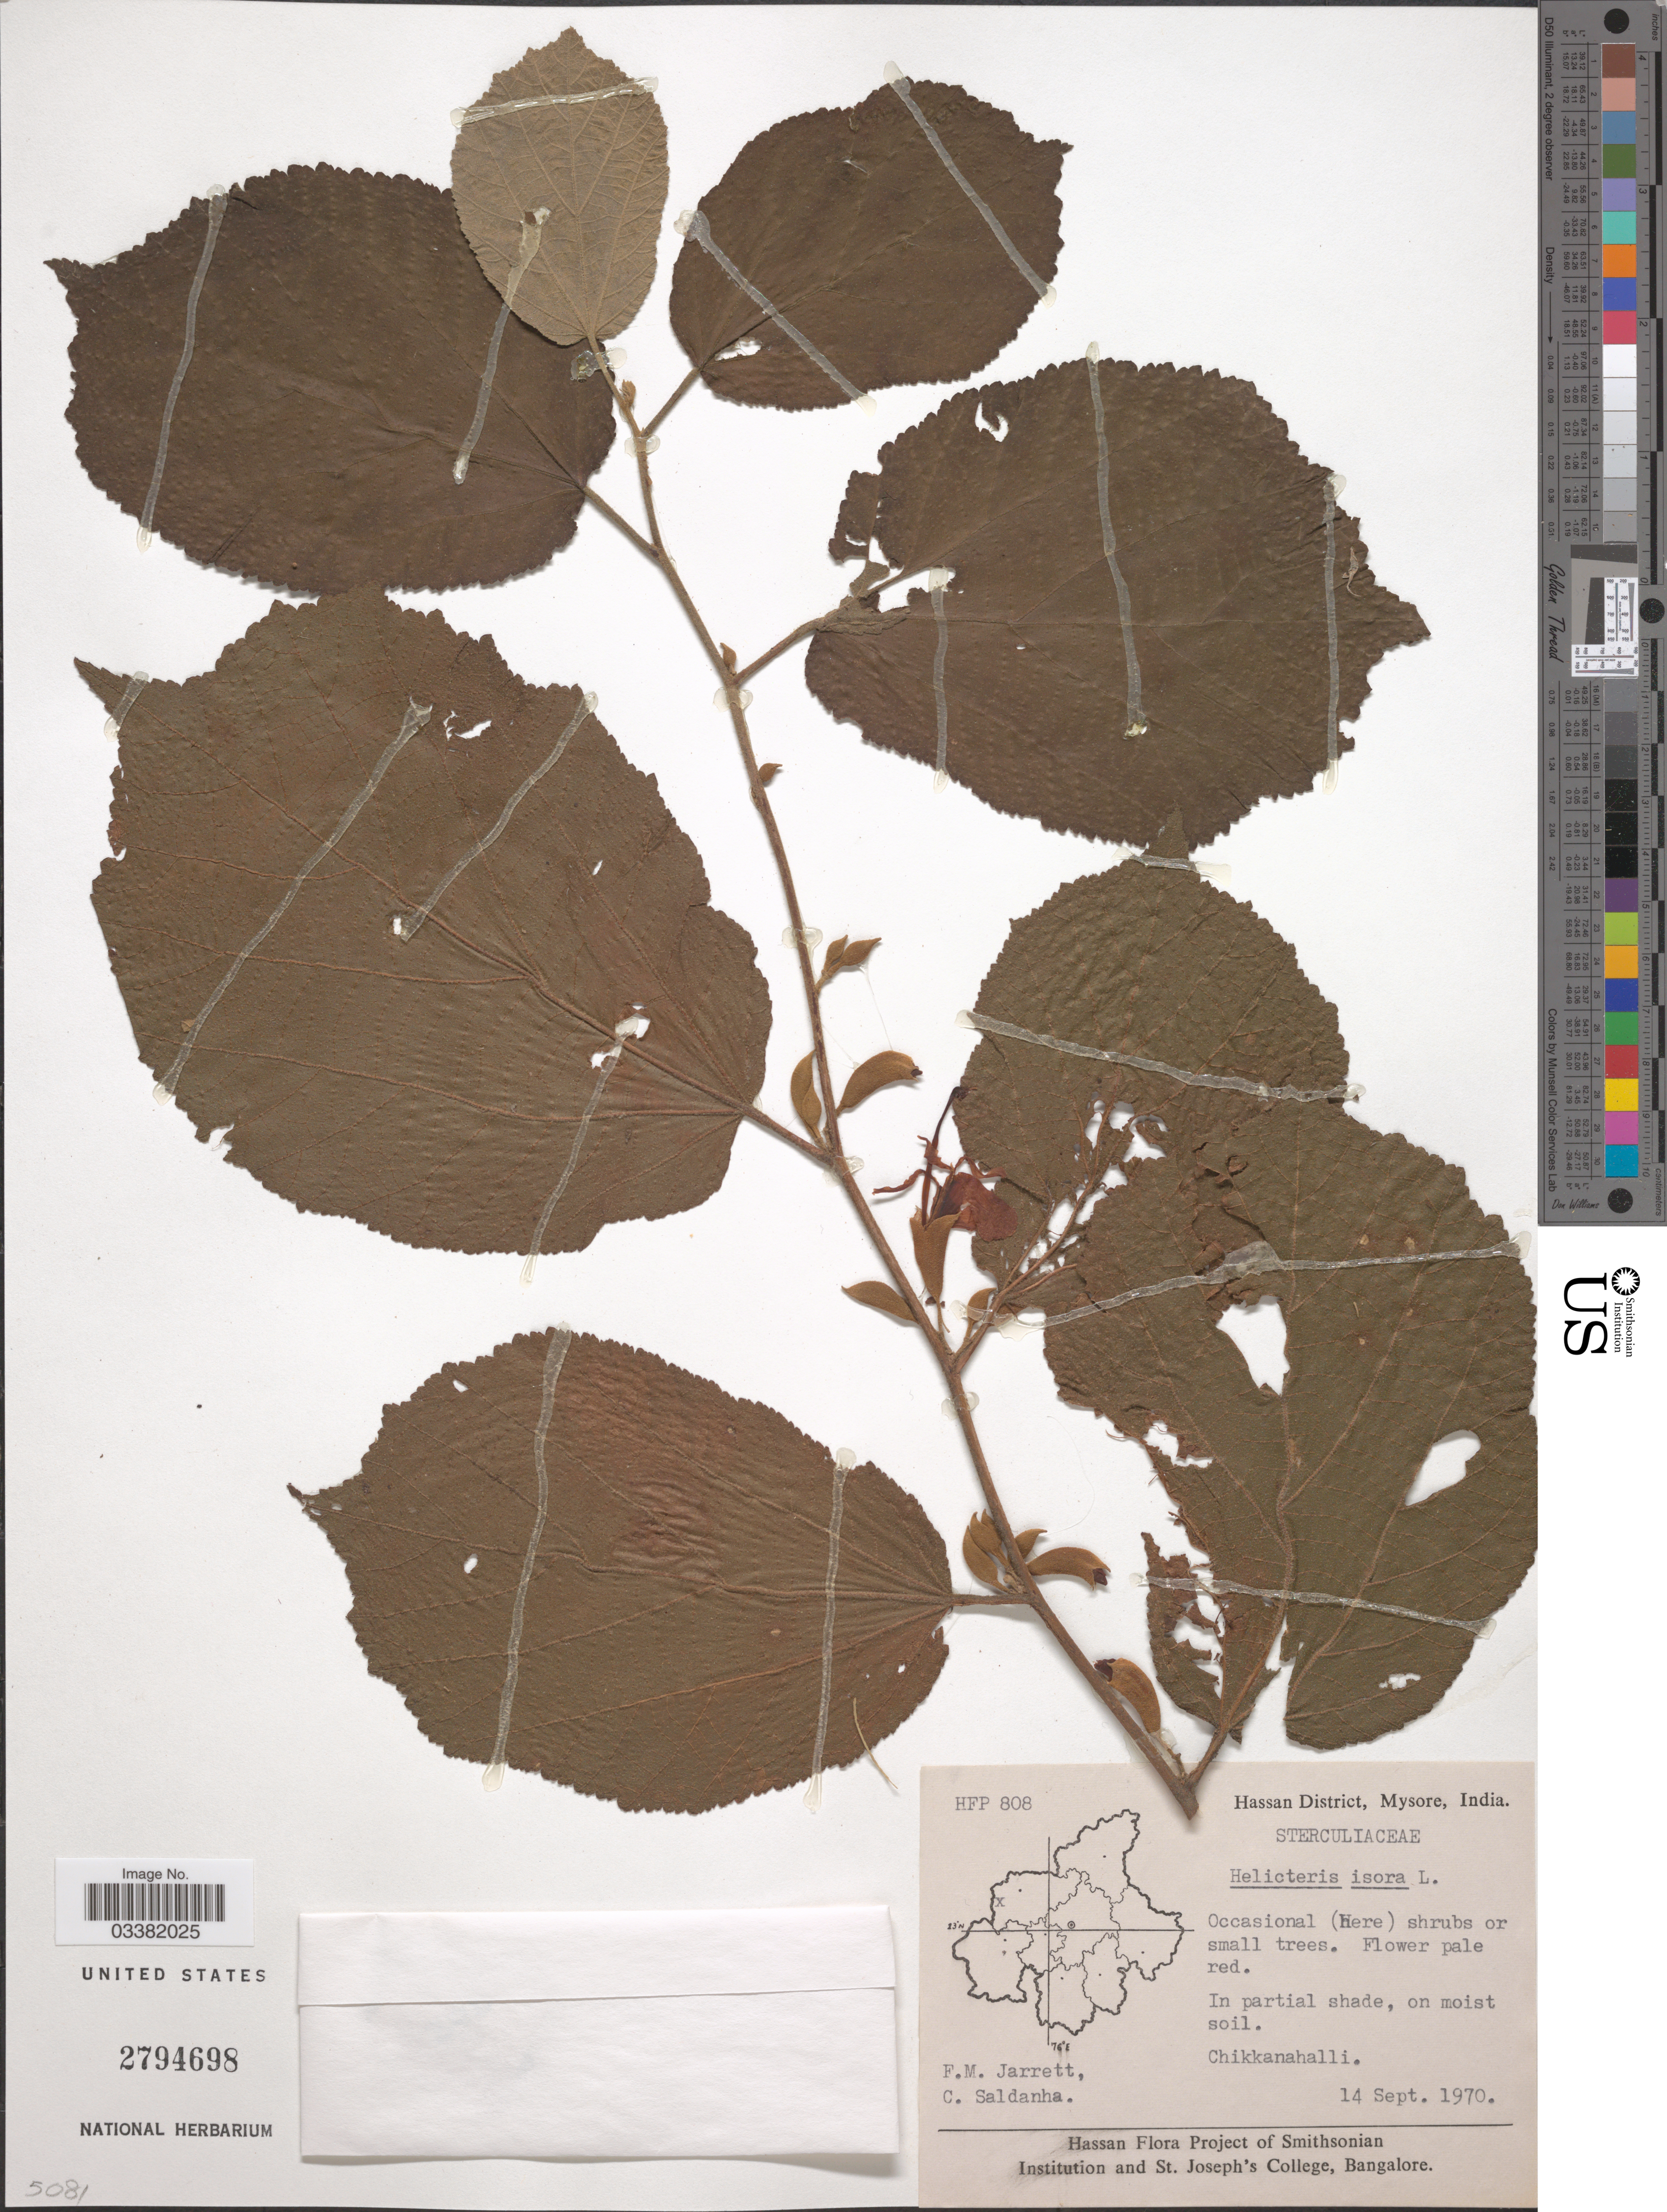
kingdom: Plantae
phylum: Tracheophyta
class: Magnoliopsida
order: Malvales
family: Malvaceae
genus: Helicteres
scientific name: Helicteres isora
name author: L.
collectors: F. M. Jarrett & C. Saldanha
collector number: HFP808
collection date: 1970-09-14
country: India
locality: Hassan District, Mysore. Chikkanahalli.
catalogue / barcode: US 2794698